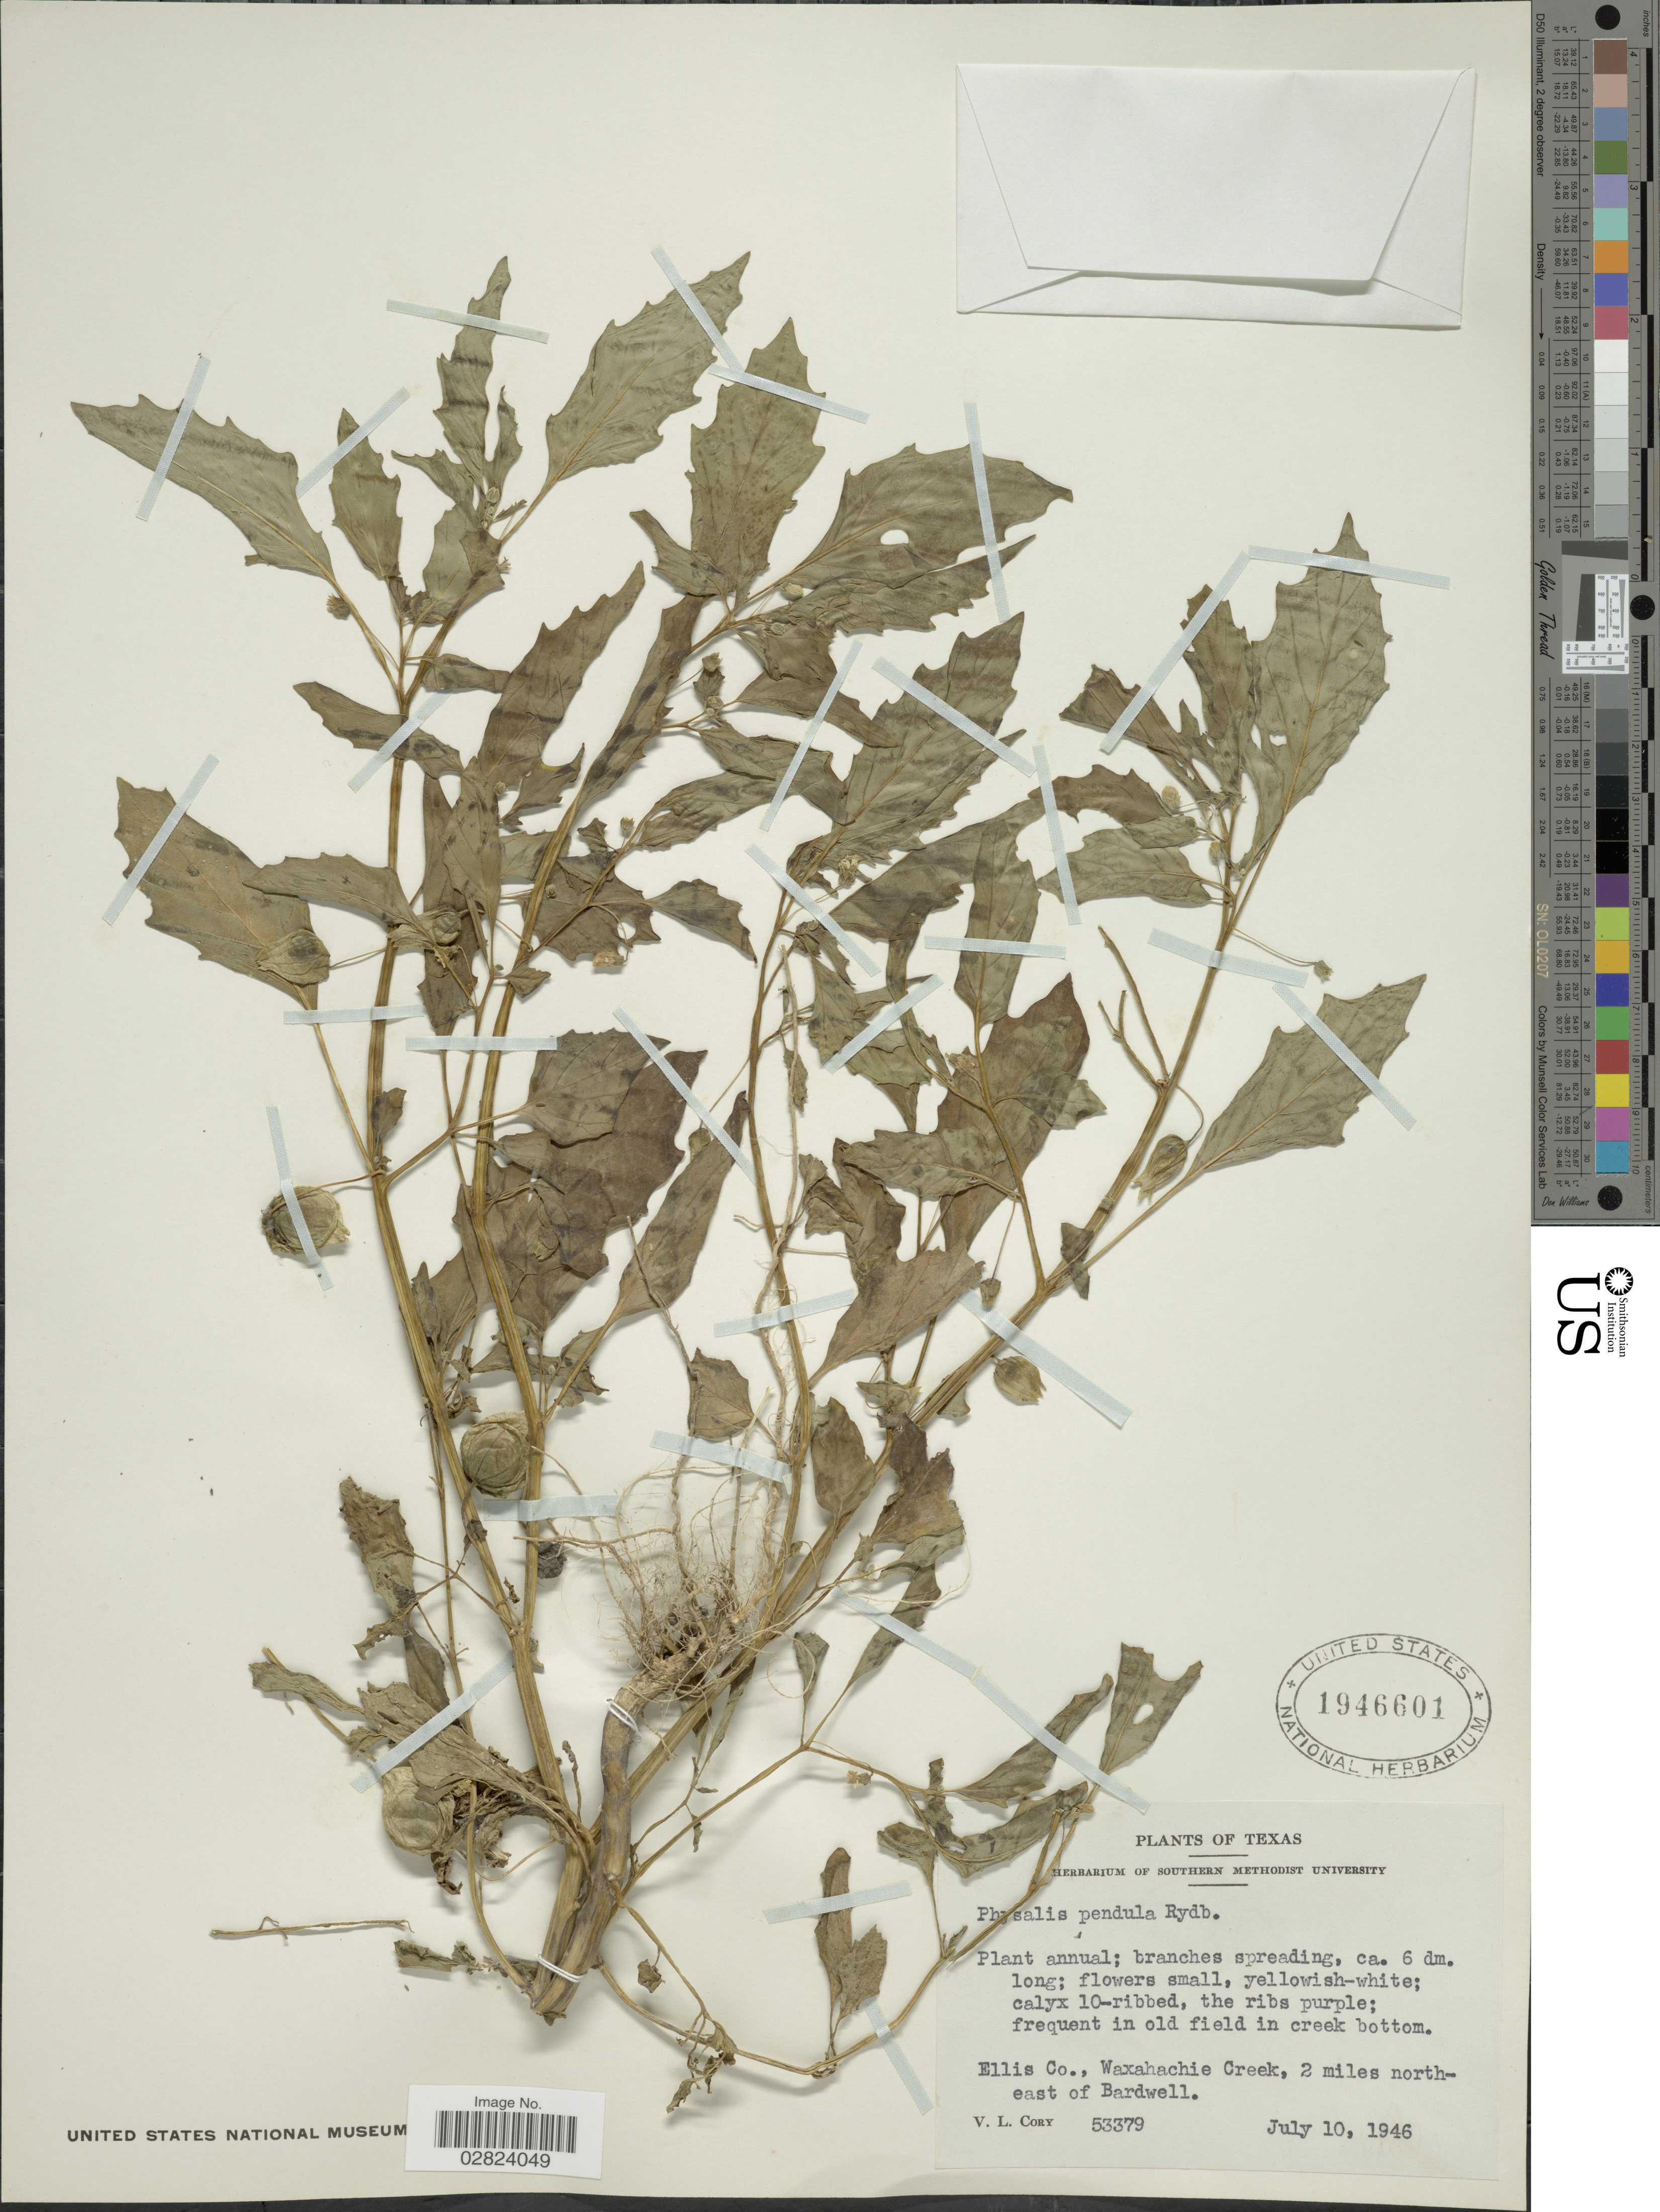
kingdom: Plantae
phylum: Tracheophyta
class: Magnoliopsida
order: Solanales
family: Solanaceae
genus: Physalis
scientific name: Physalis pendula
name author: Rydb.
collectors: V. Cory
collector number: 53379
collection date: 1946-07-10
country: United States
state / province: Texas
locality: Ellis Co., Waxahachie Creek, 2 miles north-east of Bardwell.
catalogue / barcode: US 1946601